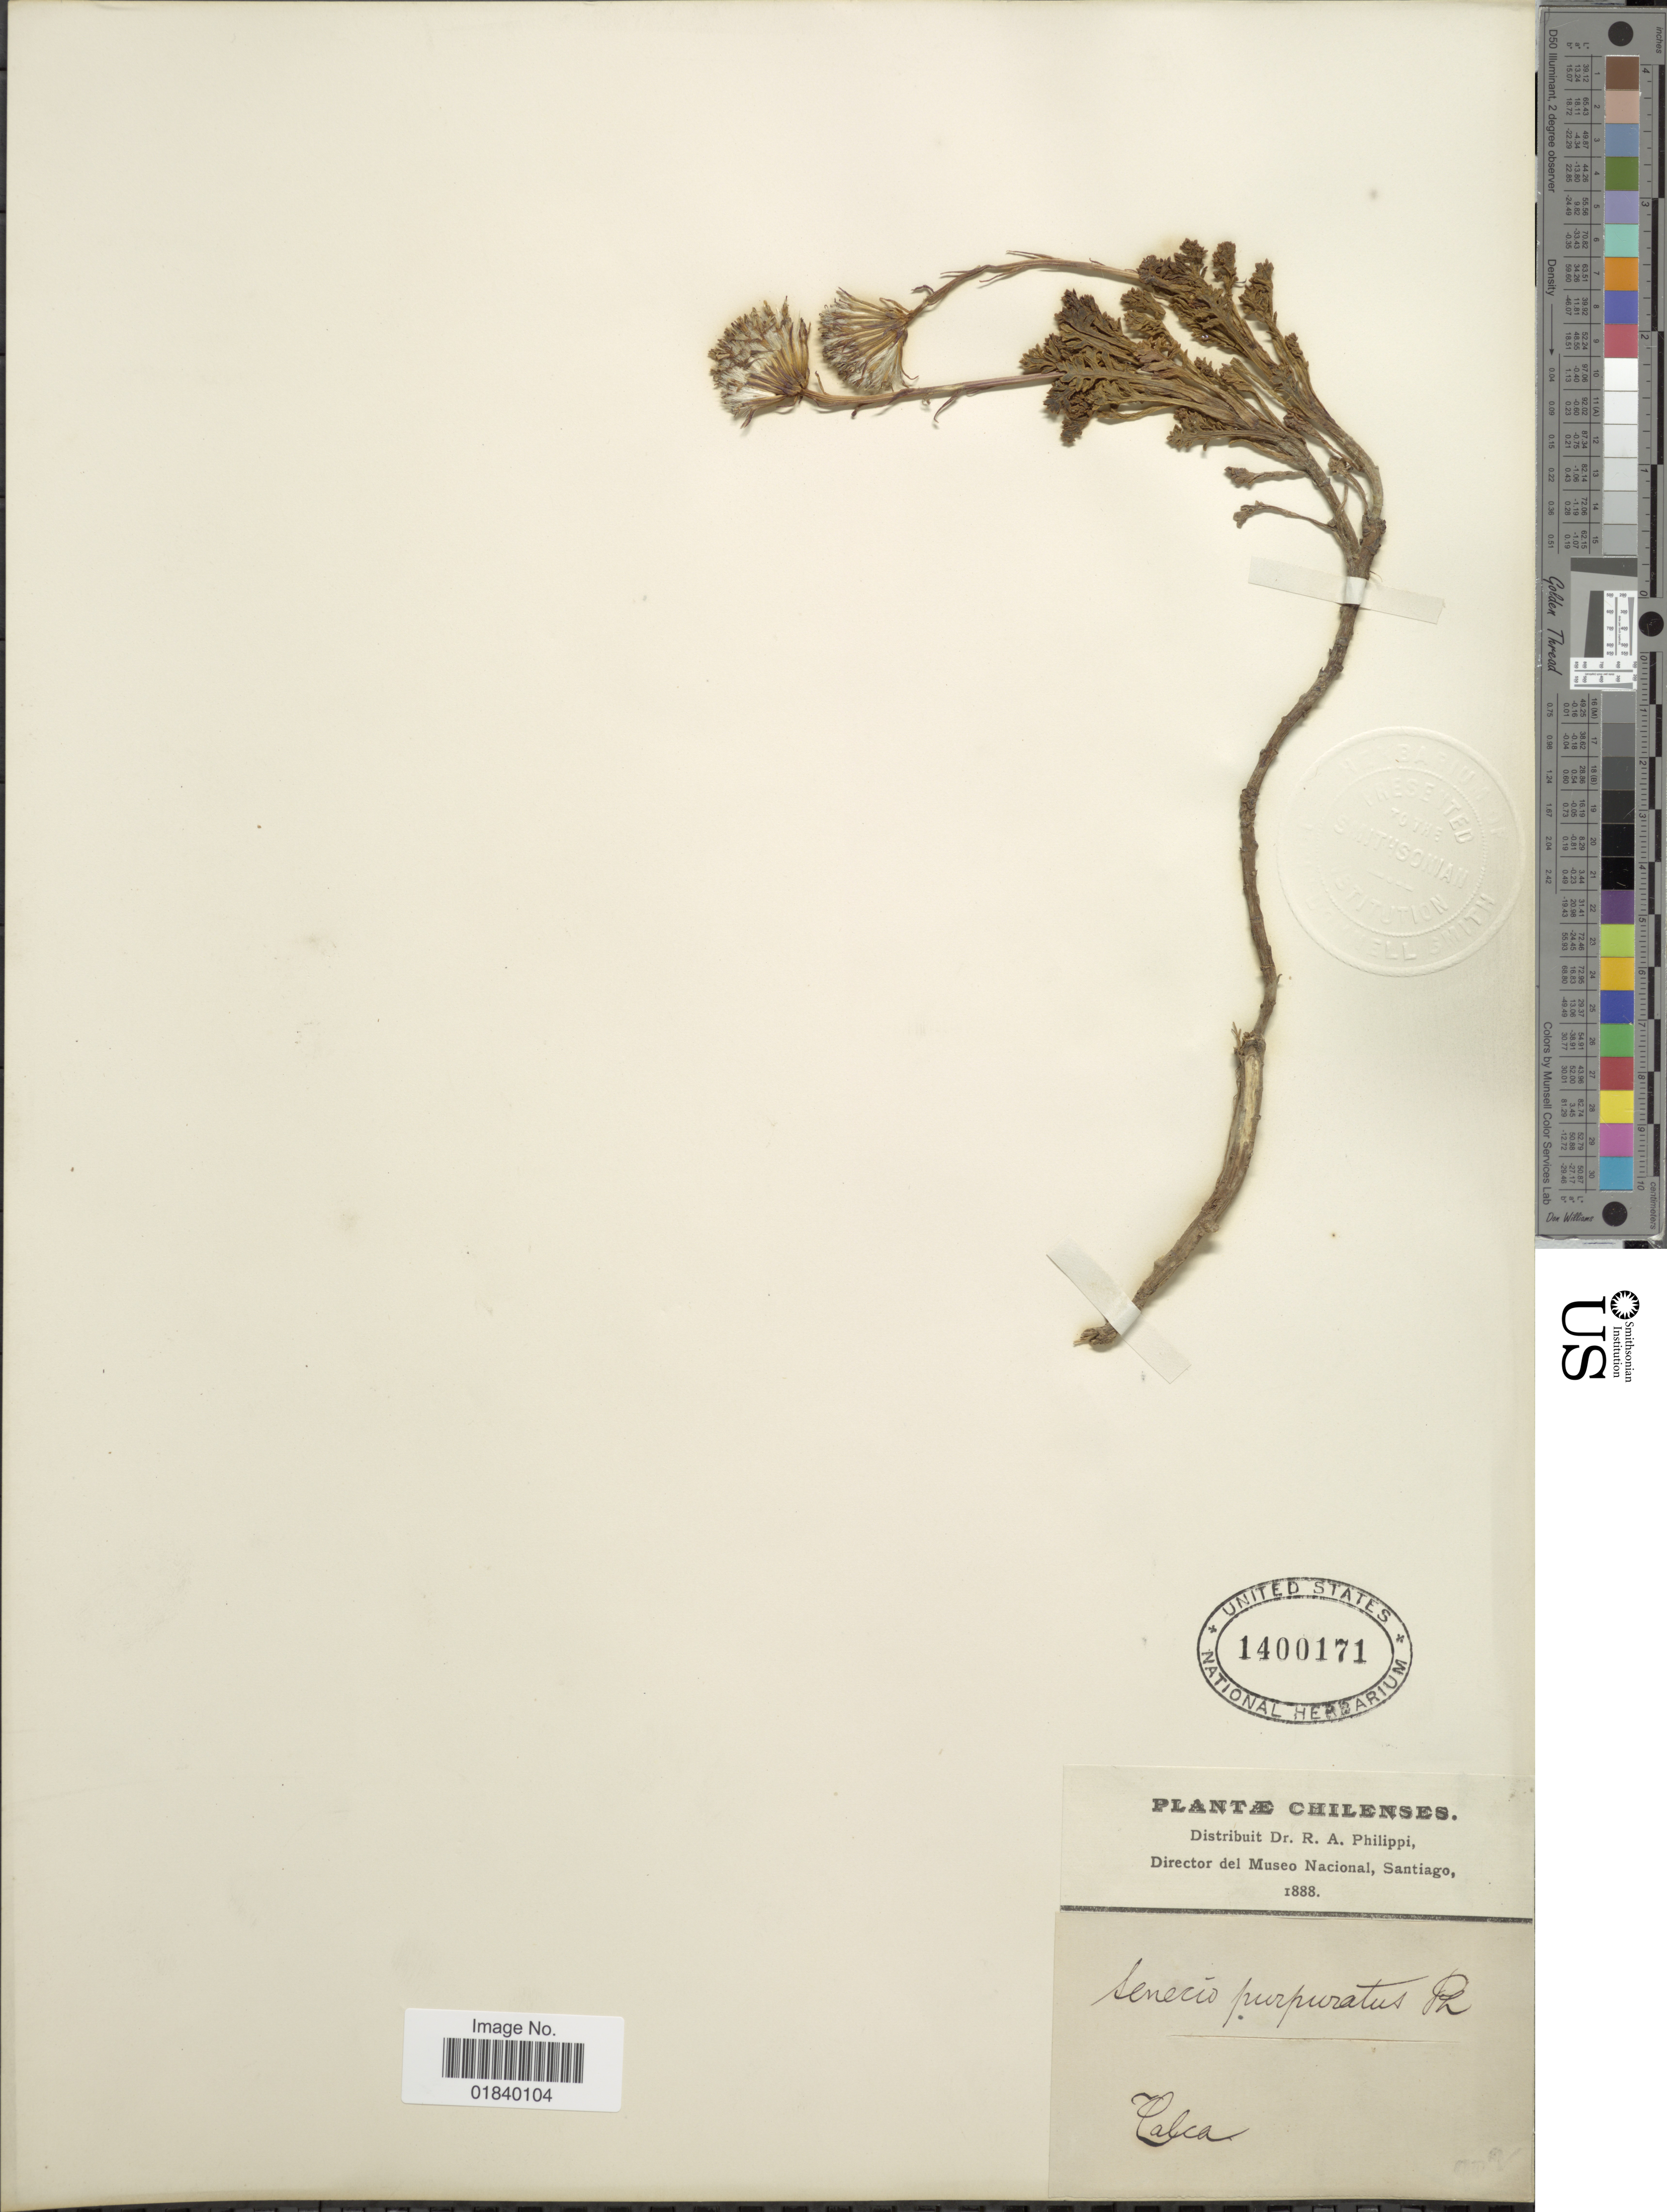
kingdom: Plantae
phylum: Tracheophyta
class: Magnoliopsida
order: Asterales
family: Asteraceae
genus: Senecio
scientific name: Senecio subdiscoideus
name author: Sch. Bip. ex Wedd.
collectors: R. A. Philippi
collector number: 902*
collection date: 1888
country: Chile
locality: Talca.Chilenses.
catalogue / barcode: US 1400171